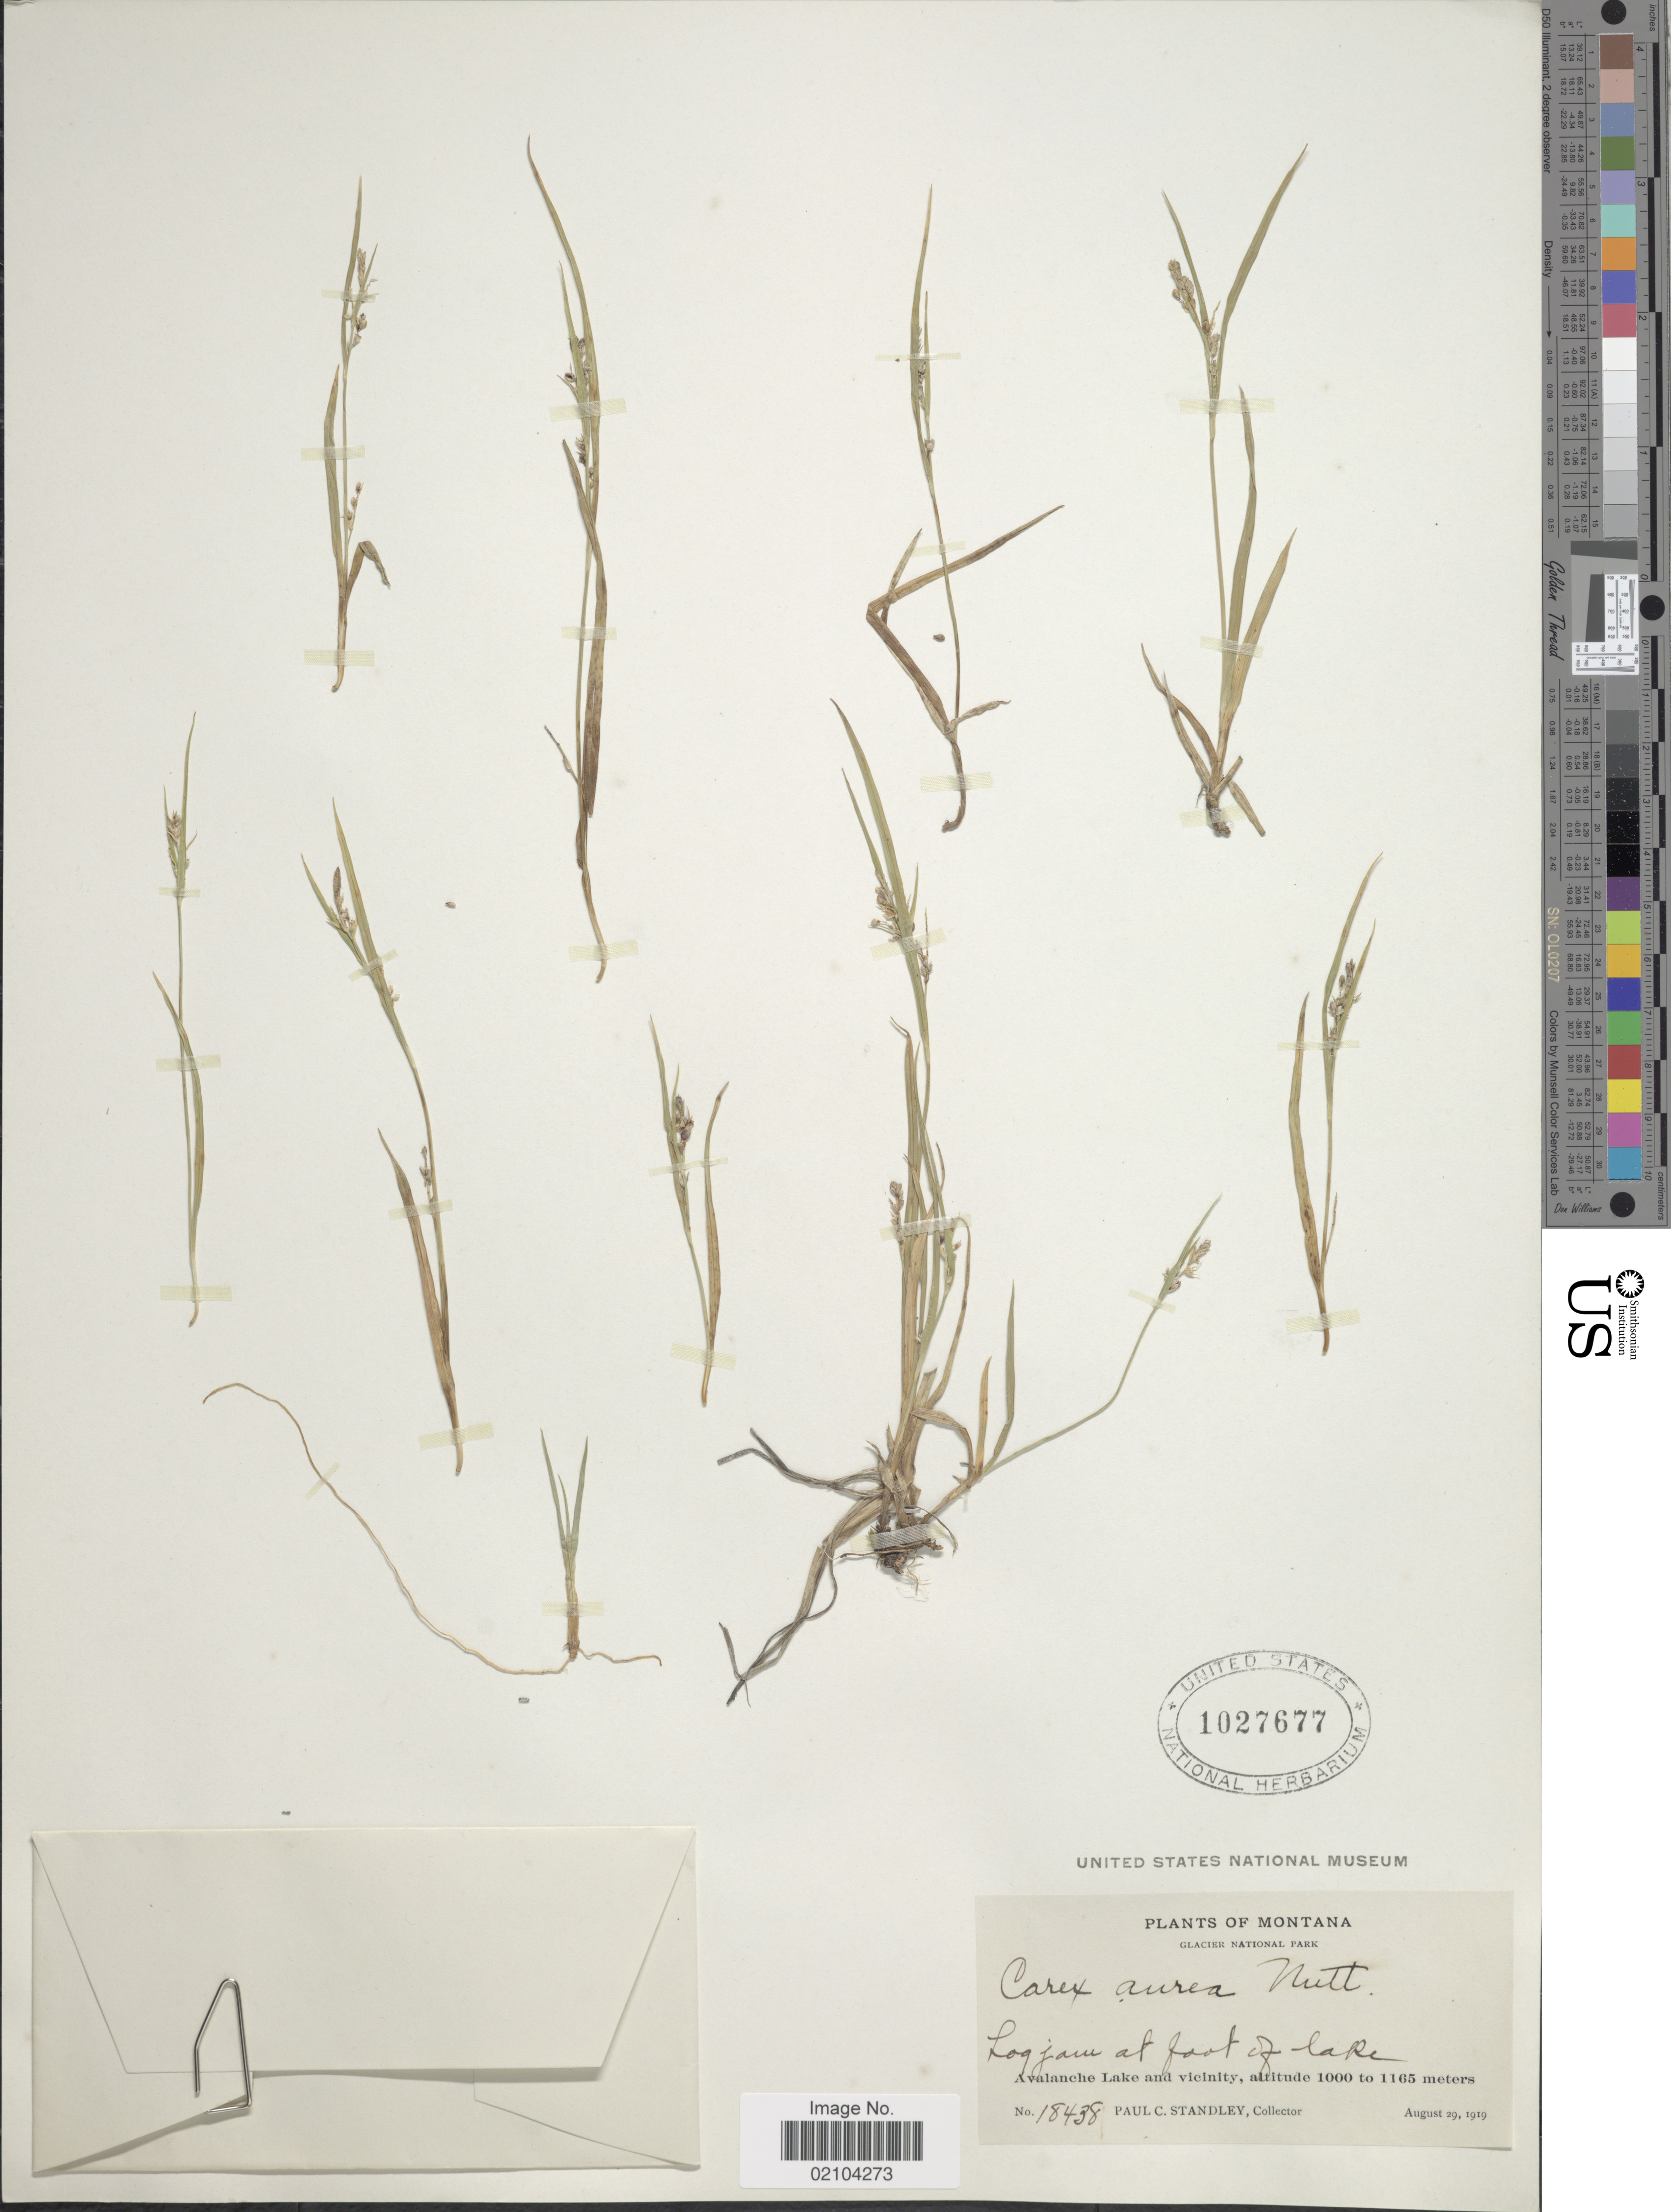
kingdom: Plantae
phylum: Tracheophyta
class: Liliopsida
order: Poales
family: Cyperaceae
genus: Carex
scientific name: Carex aurea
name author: Nutt.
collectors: P. C. Standley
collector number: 18438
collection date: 1919-08-29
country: United States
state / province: Montana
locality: Glacier National Park. Logjam at foot of lake. Avalanche Lake and vicinity.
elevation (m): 1000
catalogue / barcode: US 1027677